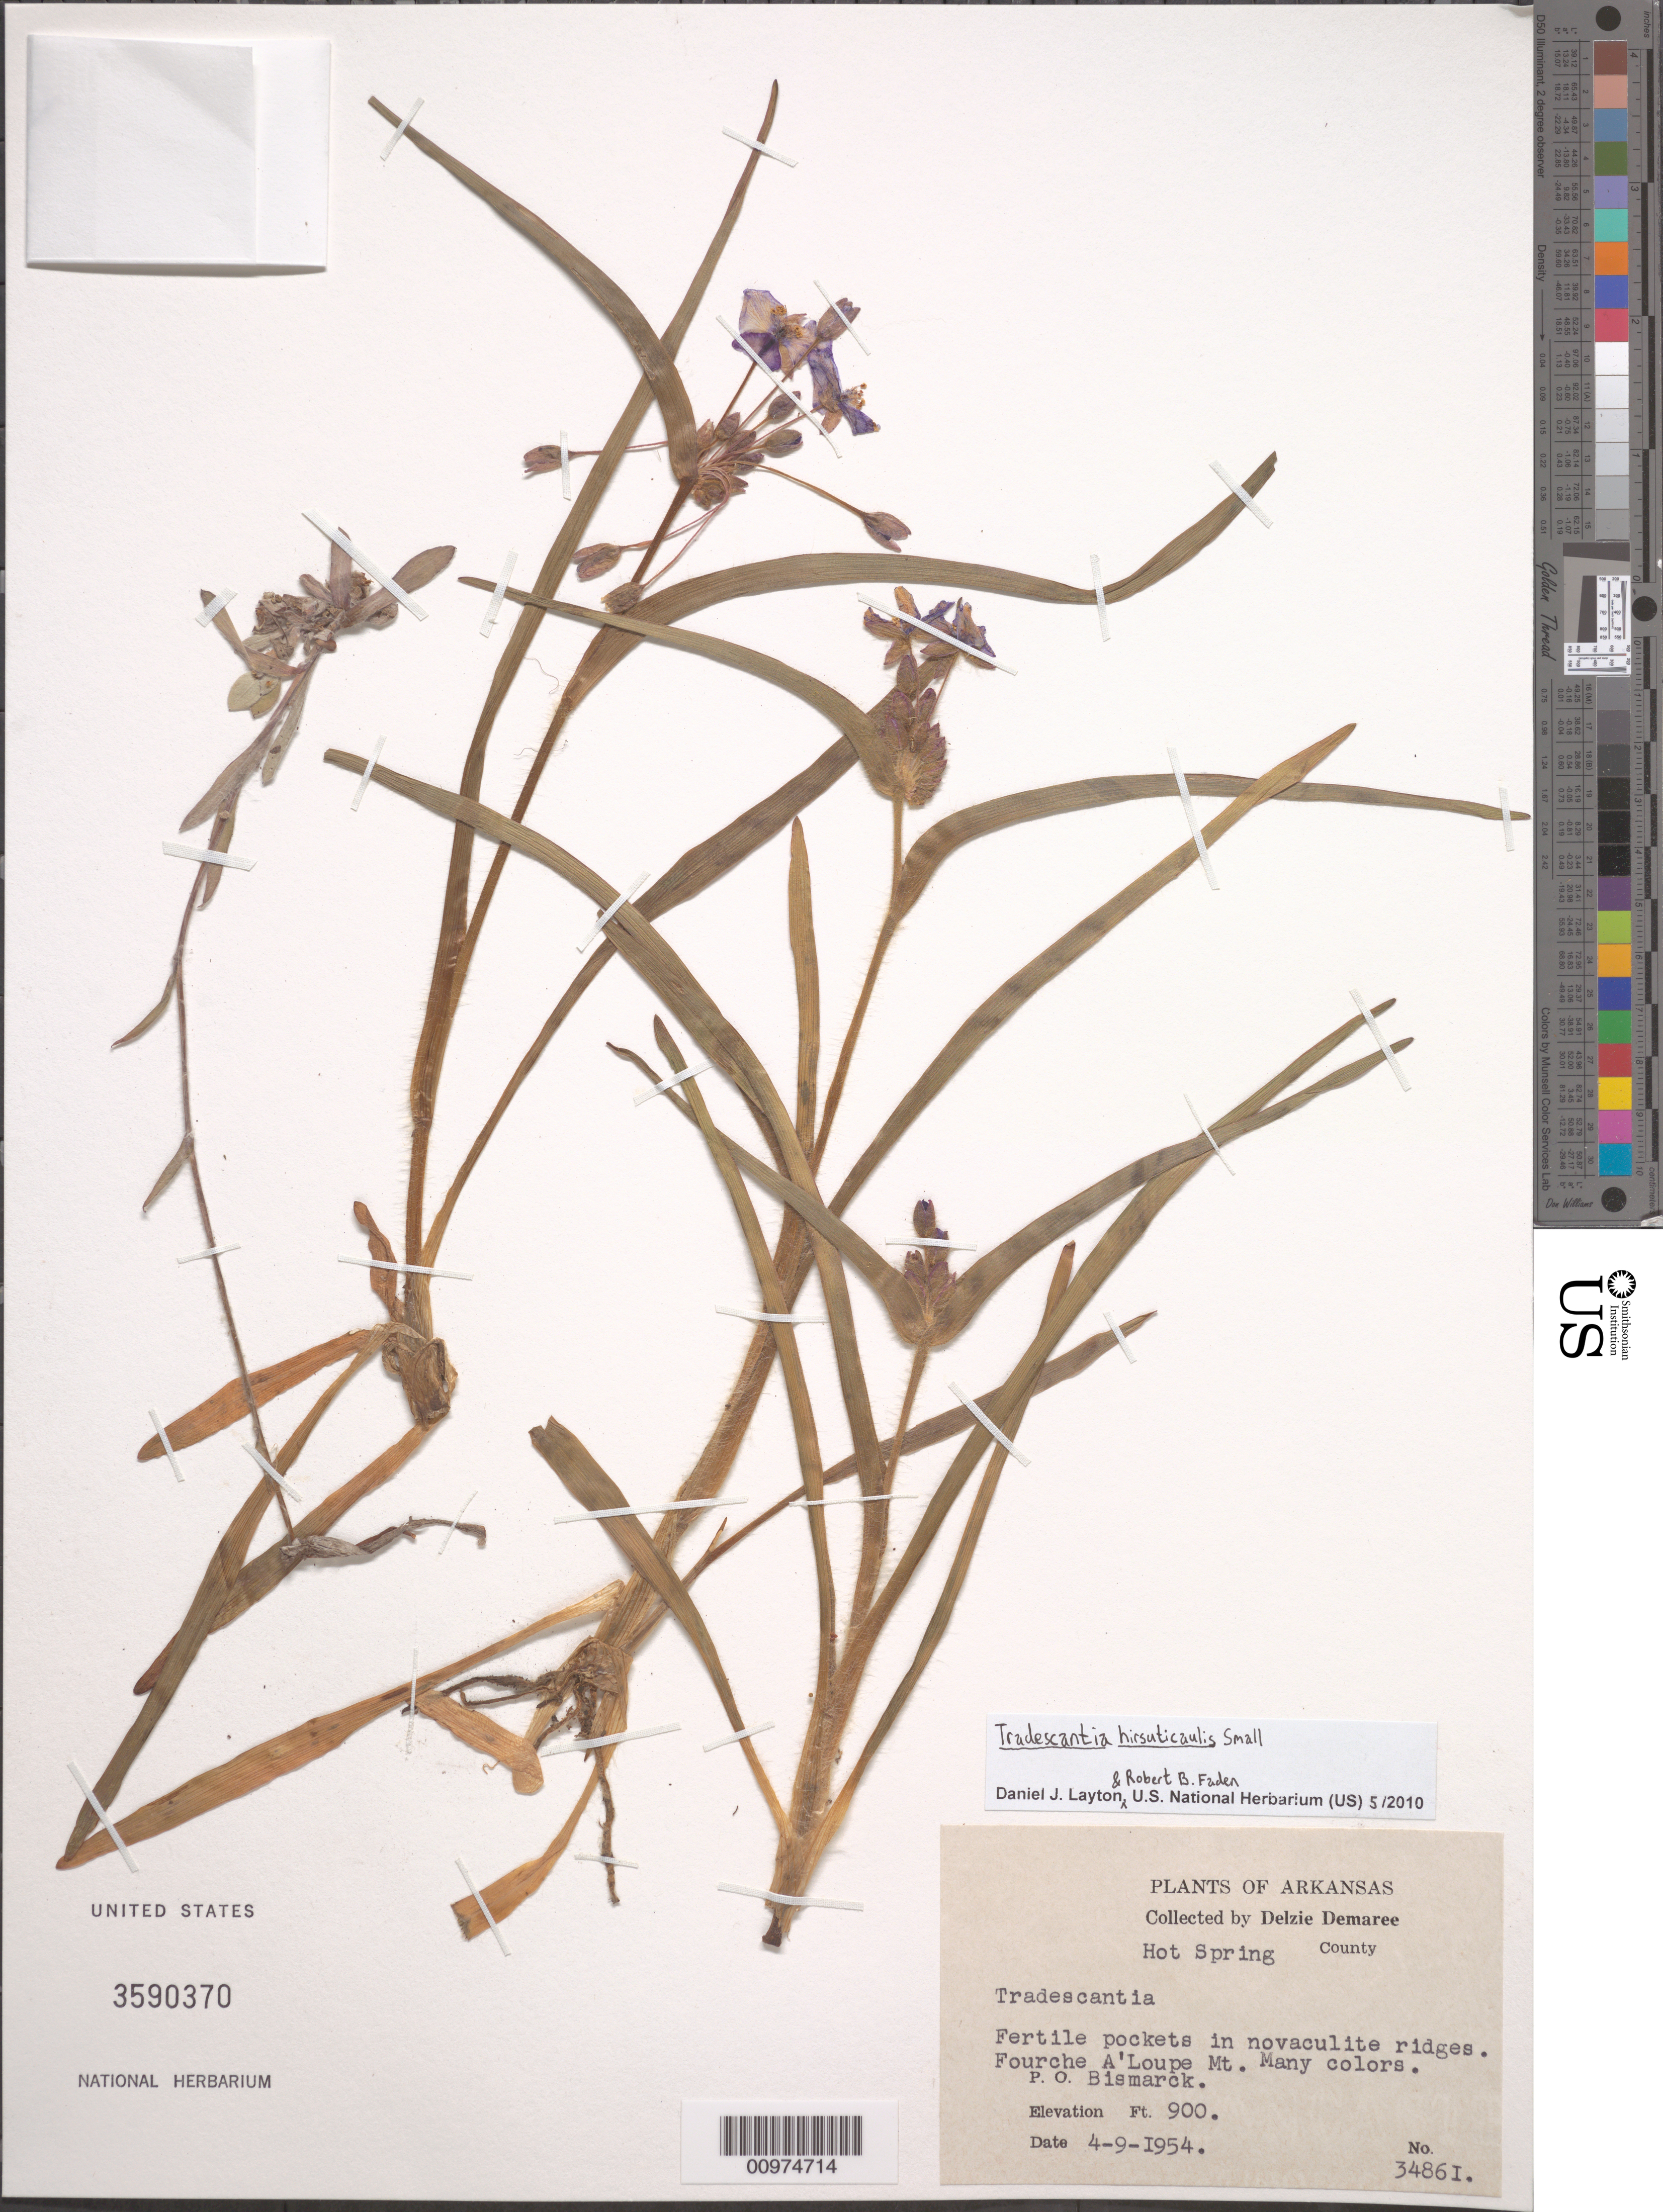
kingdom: Plantae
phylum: Tracheophyta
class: Liliopsida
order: Commelinales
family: Commelinaceae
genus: Tradescantia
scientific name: Tradescantia hirsuticaulis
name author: Small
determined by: Layton, Daniel J.; Faden, R. B.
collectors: D. Demaree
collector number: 34861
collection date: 1954-09-04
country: United States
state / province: Arkansas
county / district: Hot Spring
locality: Fourche A'Loupe Mt. Many colors. P.O. Bismarck.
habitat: Fertile pockets in novaculite ridges.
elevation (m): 274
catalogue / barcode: US 3590370